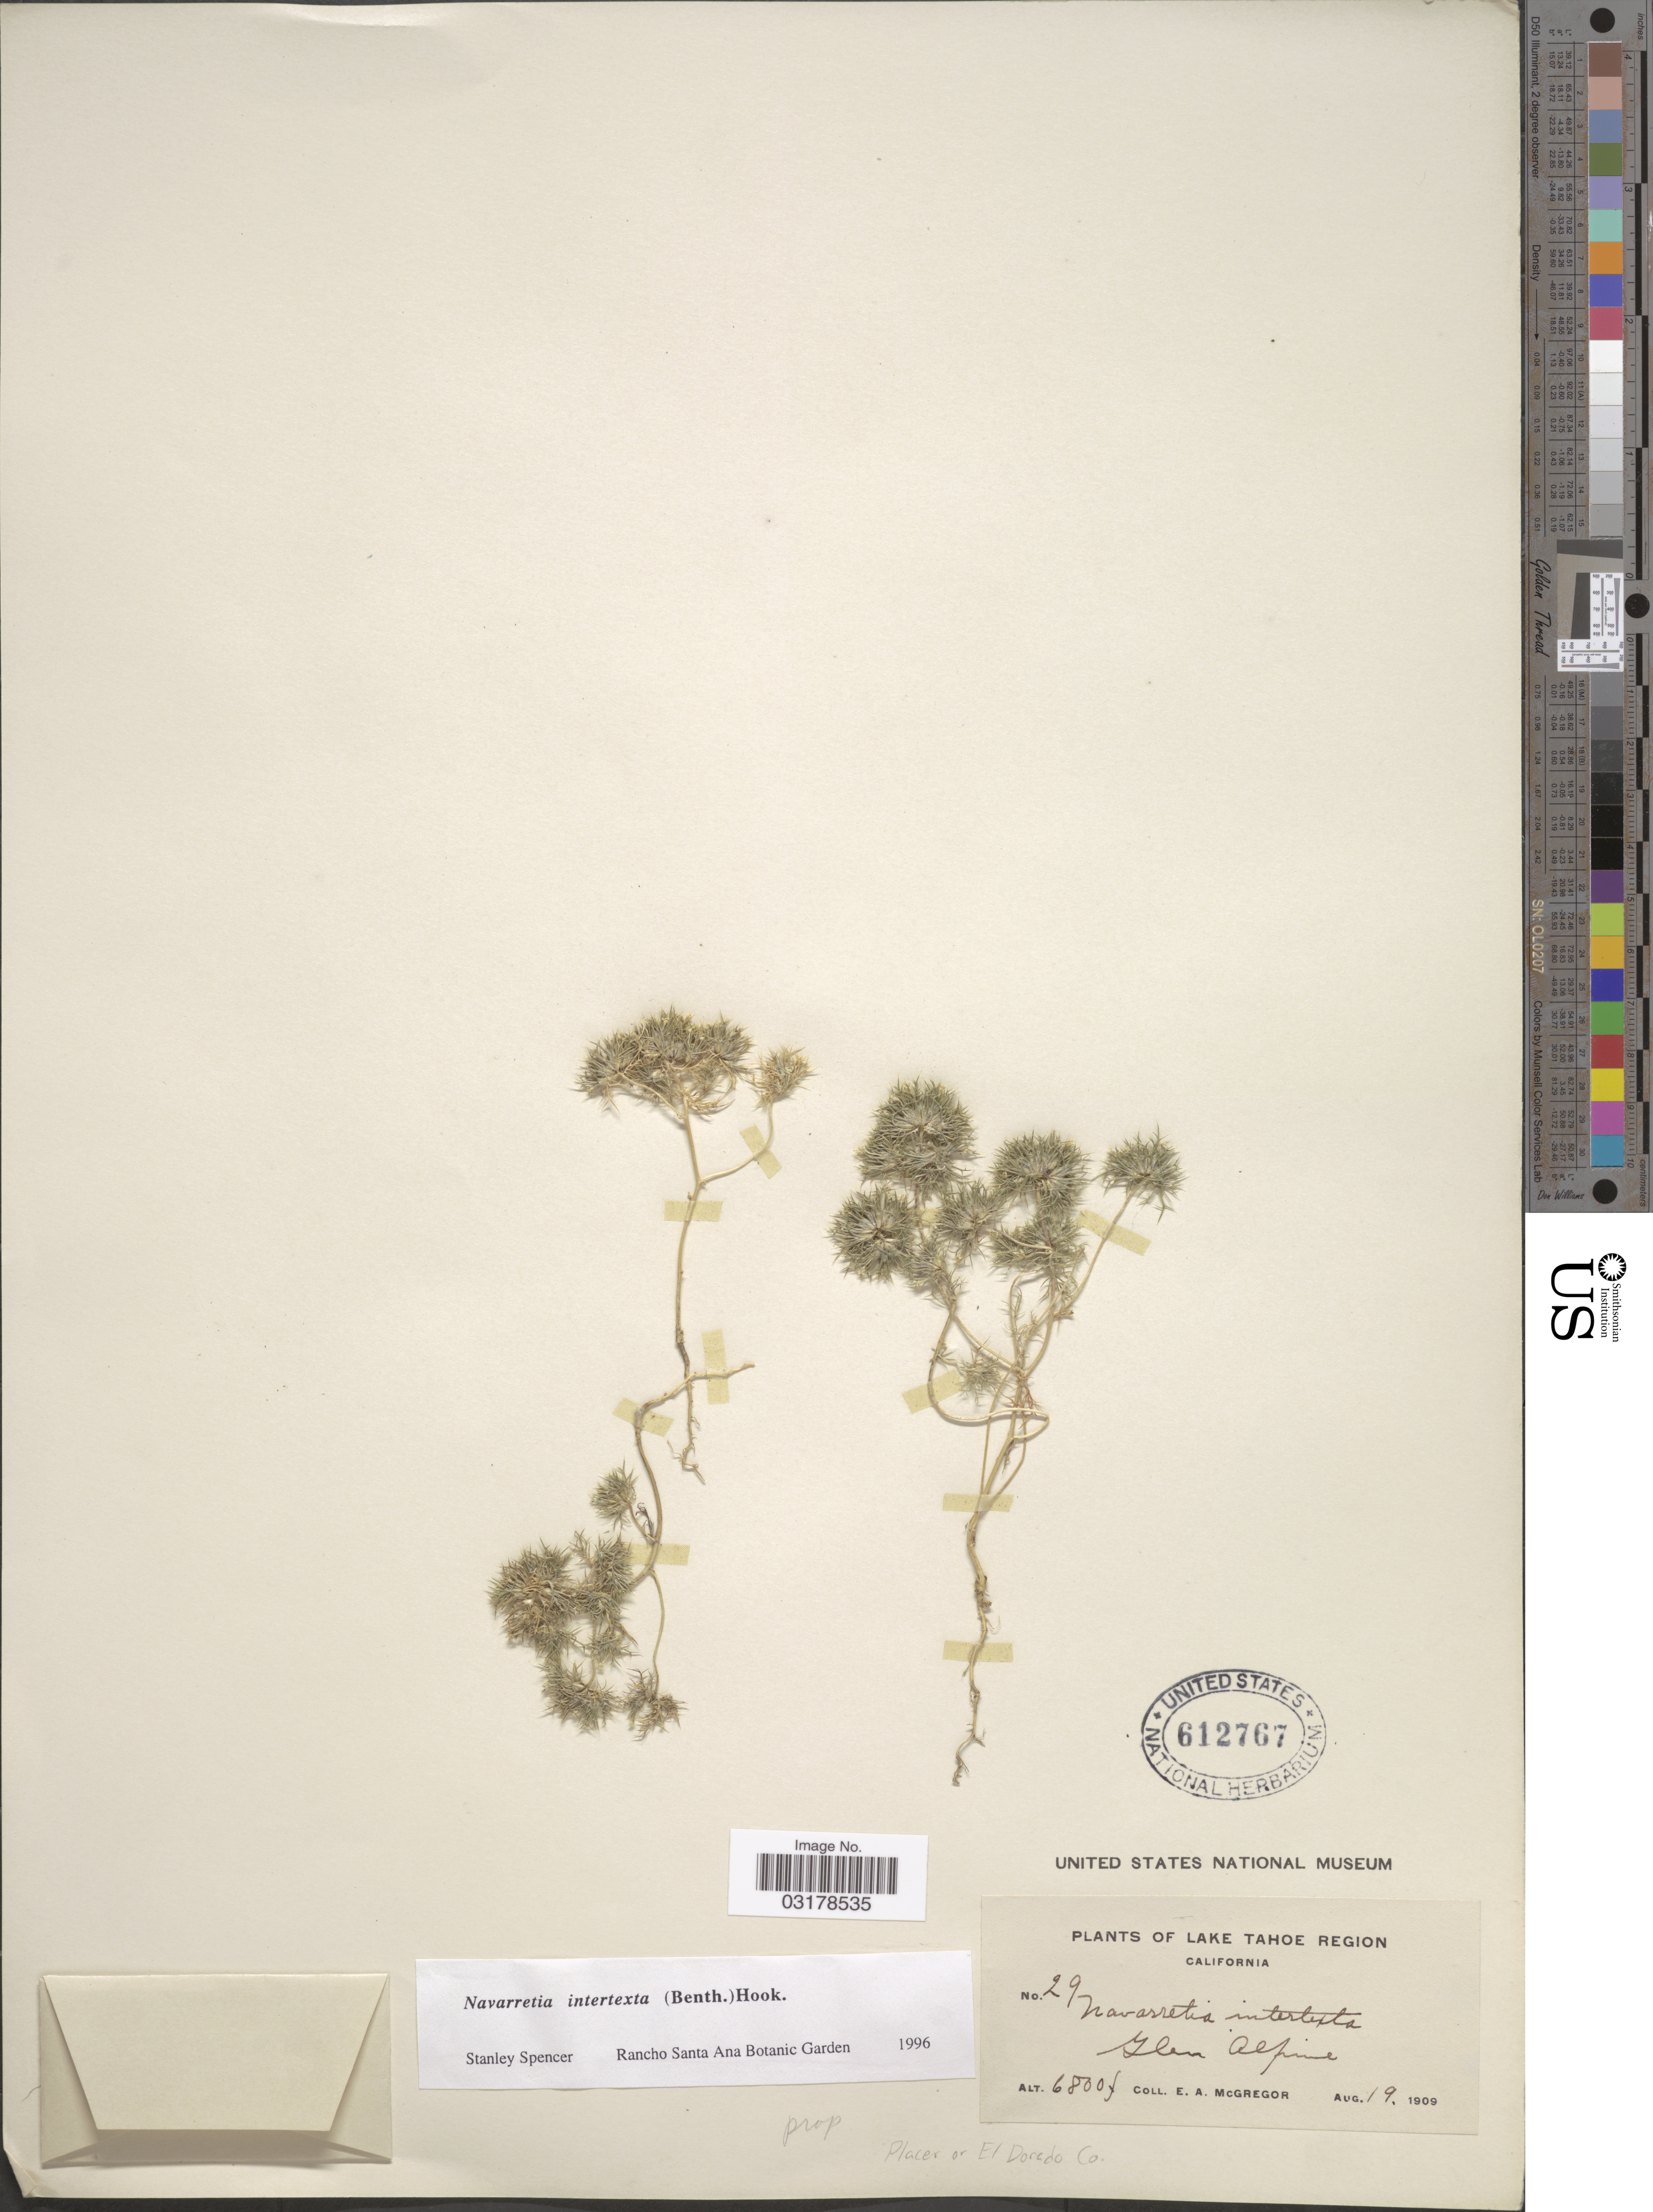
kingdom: Plantae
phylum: Tracheophyta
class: Magnoliopsida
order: Ericales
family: Polemoniaceae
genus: Navarretia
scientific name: Navarretia intertexta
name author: (Benth.) Hook.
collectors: E. A. McGregor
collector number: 29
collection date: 1909-08-19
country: United States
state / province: California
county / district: El Dorado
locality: Lake Tahoe Region. Glen Alpine. Placer or El Dorado Co.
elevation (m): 2073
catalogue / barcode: US 612767